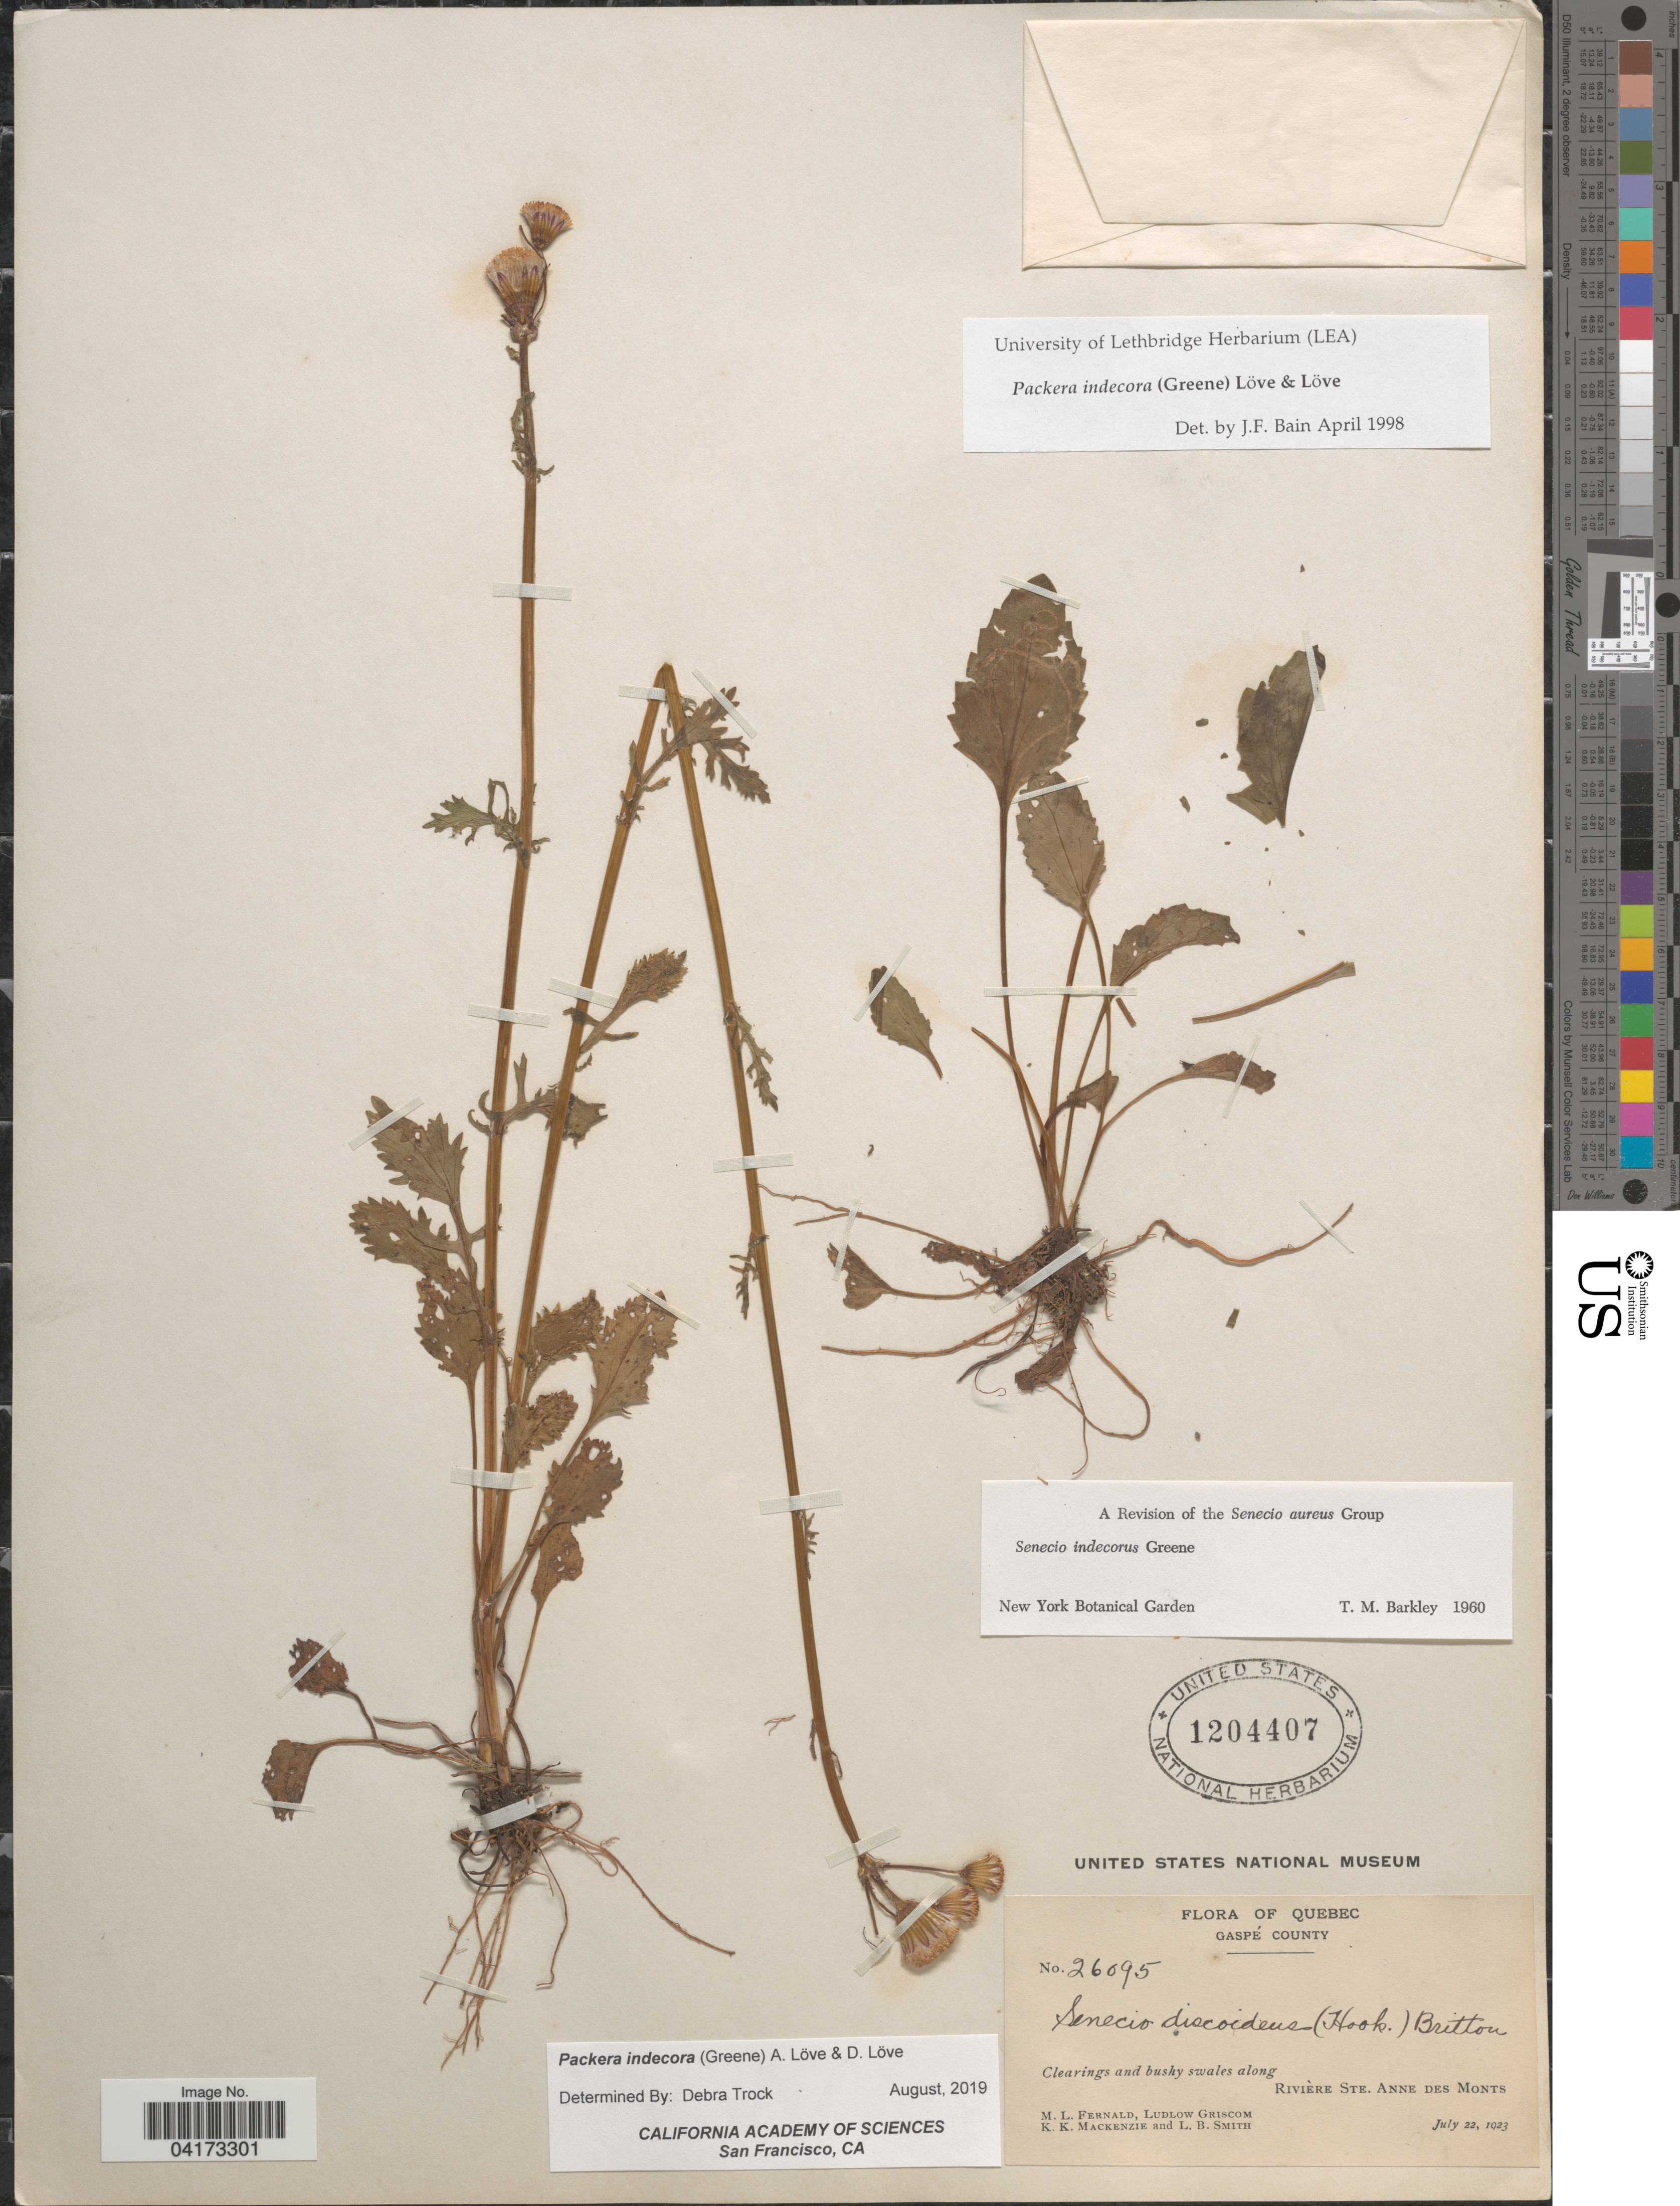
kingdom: Plantae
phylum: Tracheophyta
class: Magnoliopsida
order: Asterales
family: Asteraceae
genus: Packera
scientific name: Packera indecora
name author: (Greene) Á. Löve & D. Löve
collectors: M. L. Fernald, L. Griscom, K. K. Mackenzie & L. Smith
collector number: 26095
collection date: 1923-07-22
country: Canada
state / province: Quebec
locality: Gaspé County. Clearings and bushy swales along Rivière Ste. Anne des Monts.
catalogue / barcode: US 1204407